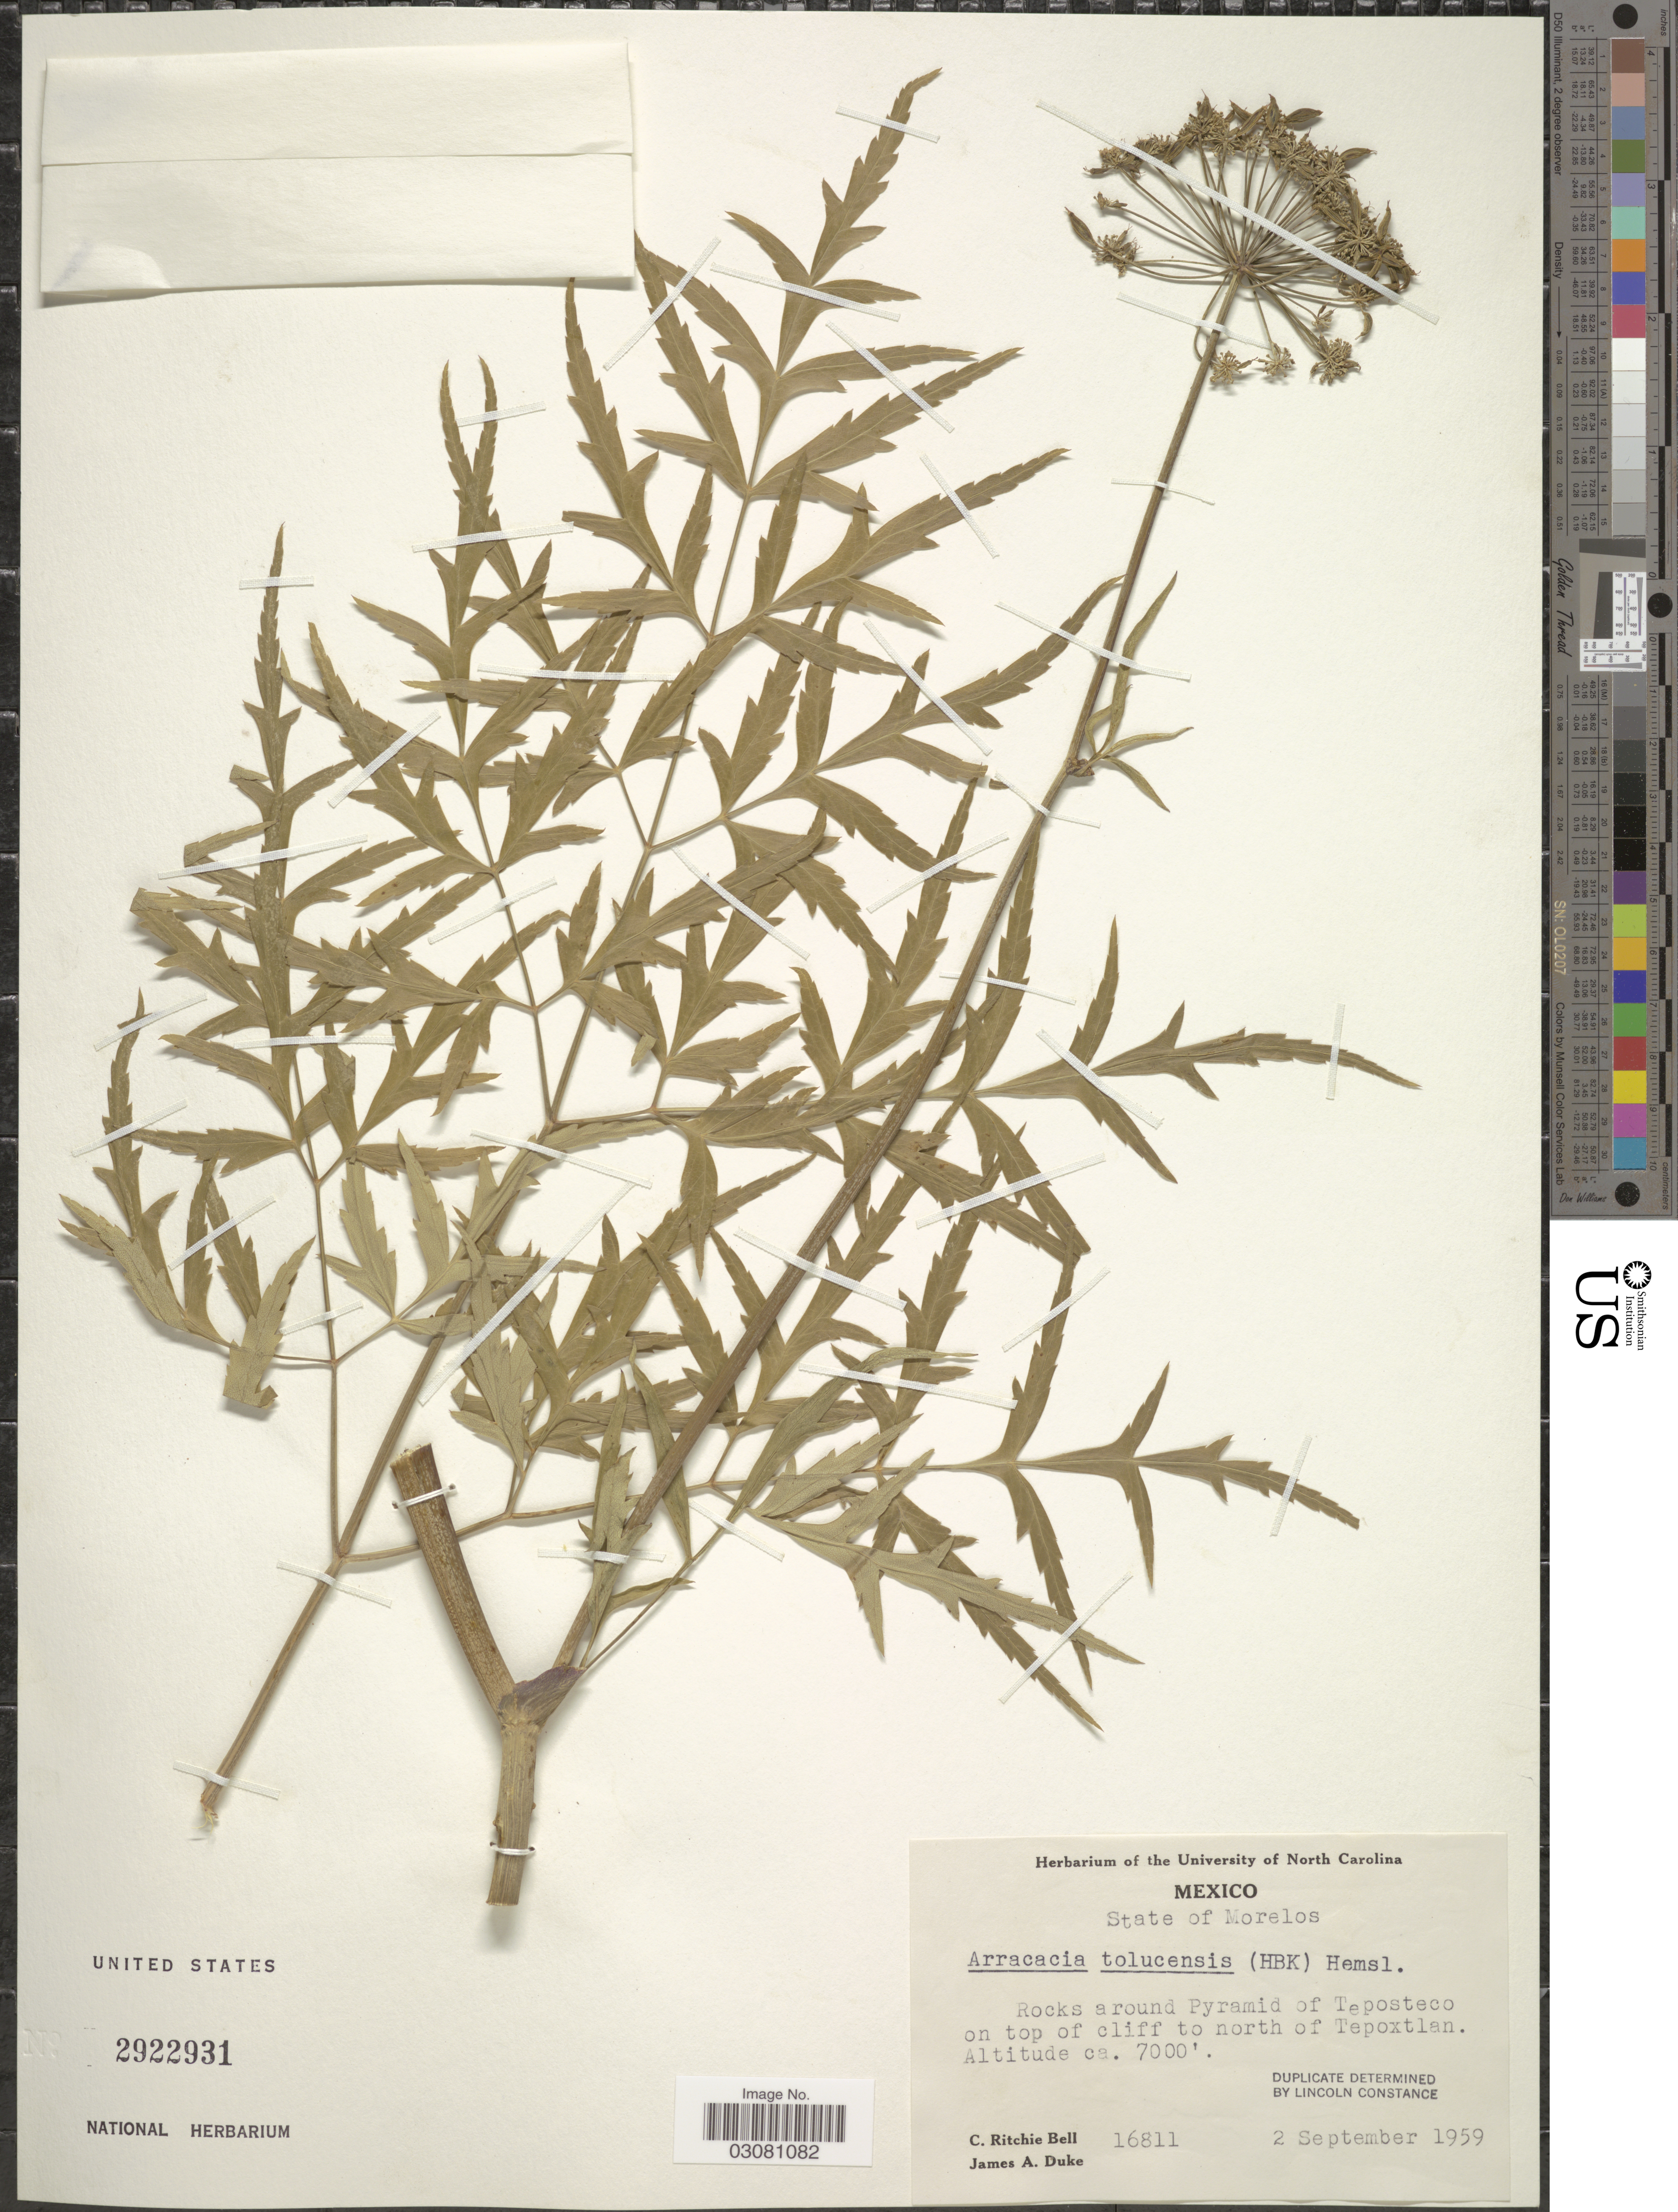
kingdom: Plantae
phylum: Tracheophyta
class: Magnoliopsida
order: Apiales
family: Apiaceae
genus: Arracacia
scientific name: Arracacia tolucensis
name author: (Kunth) Hemsl.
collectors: C. R. Bell & J. A. Duke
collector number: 16811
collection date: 1959-09-02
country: Mexico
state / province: Morelos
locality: Rocks around Pyramid of Teposteco on top of cliff to north of Tepoxtlan.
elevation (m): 2134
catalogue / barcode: US 2922931